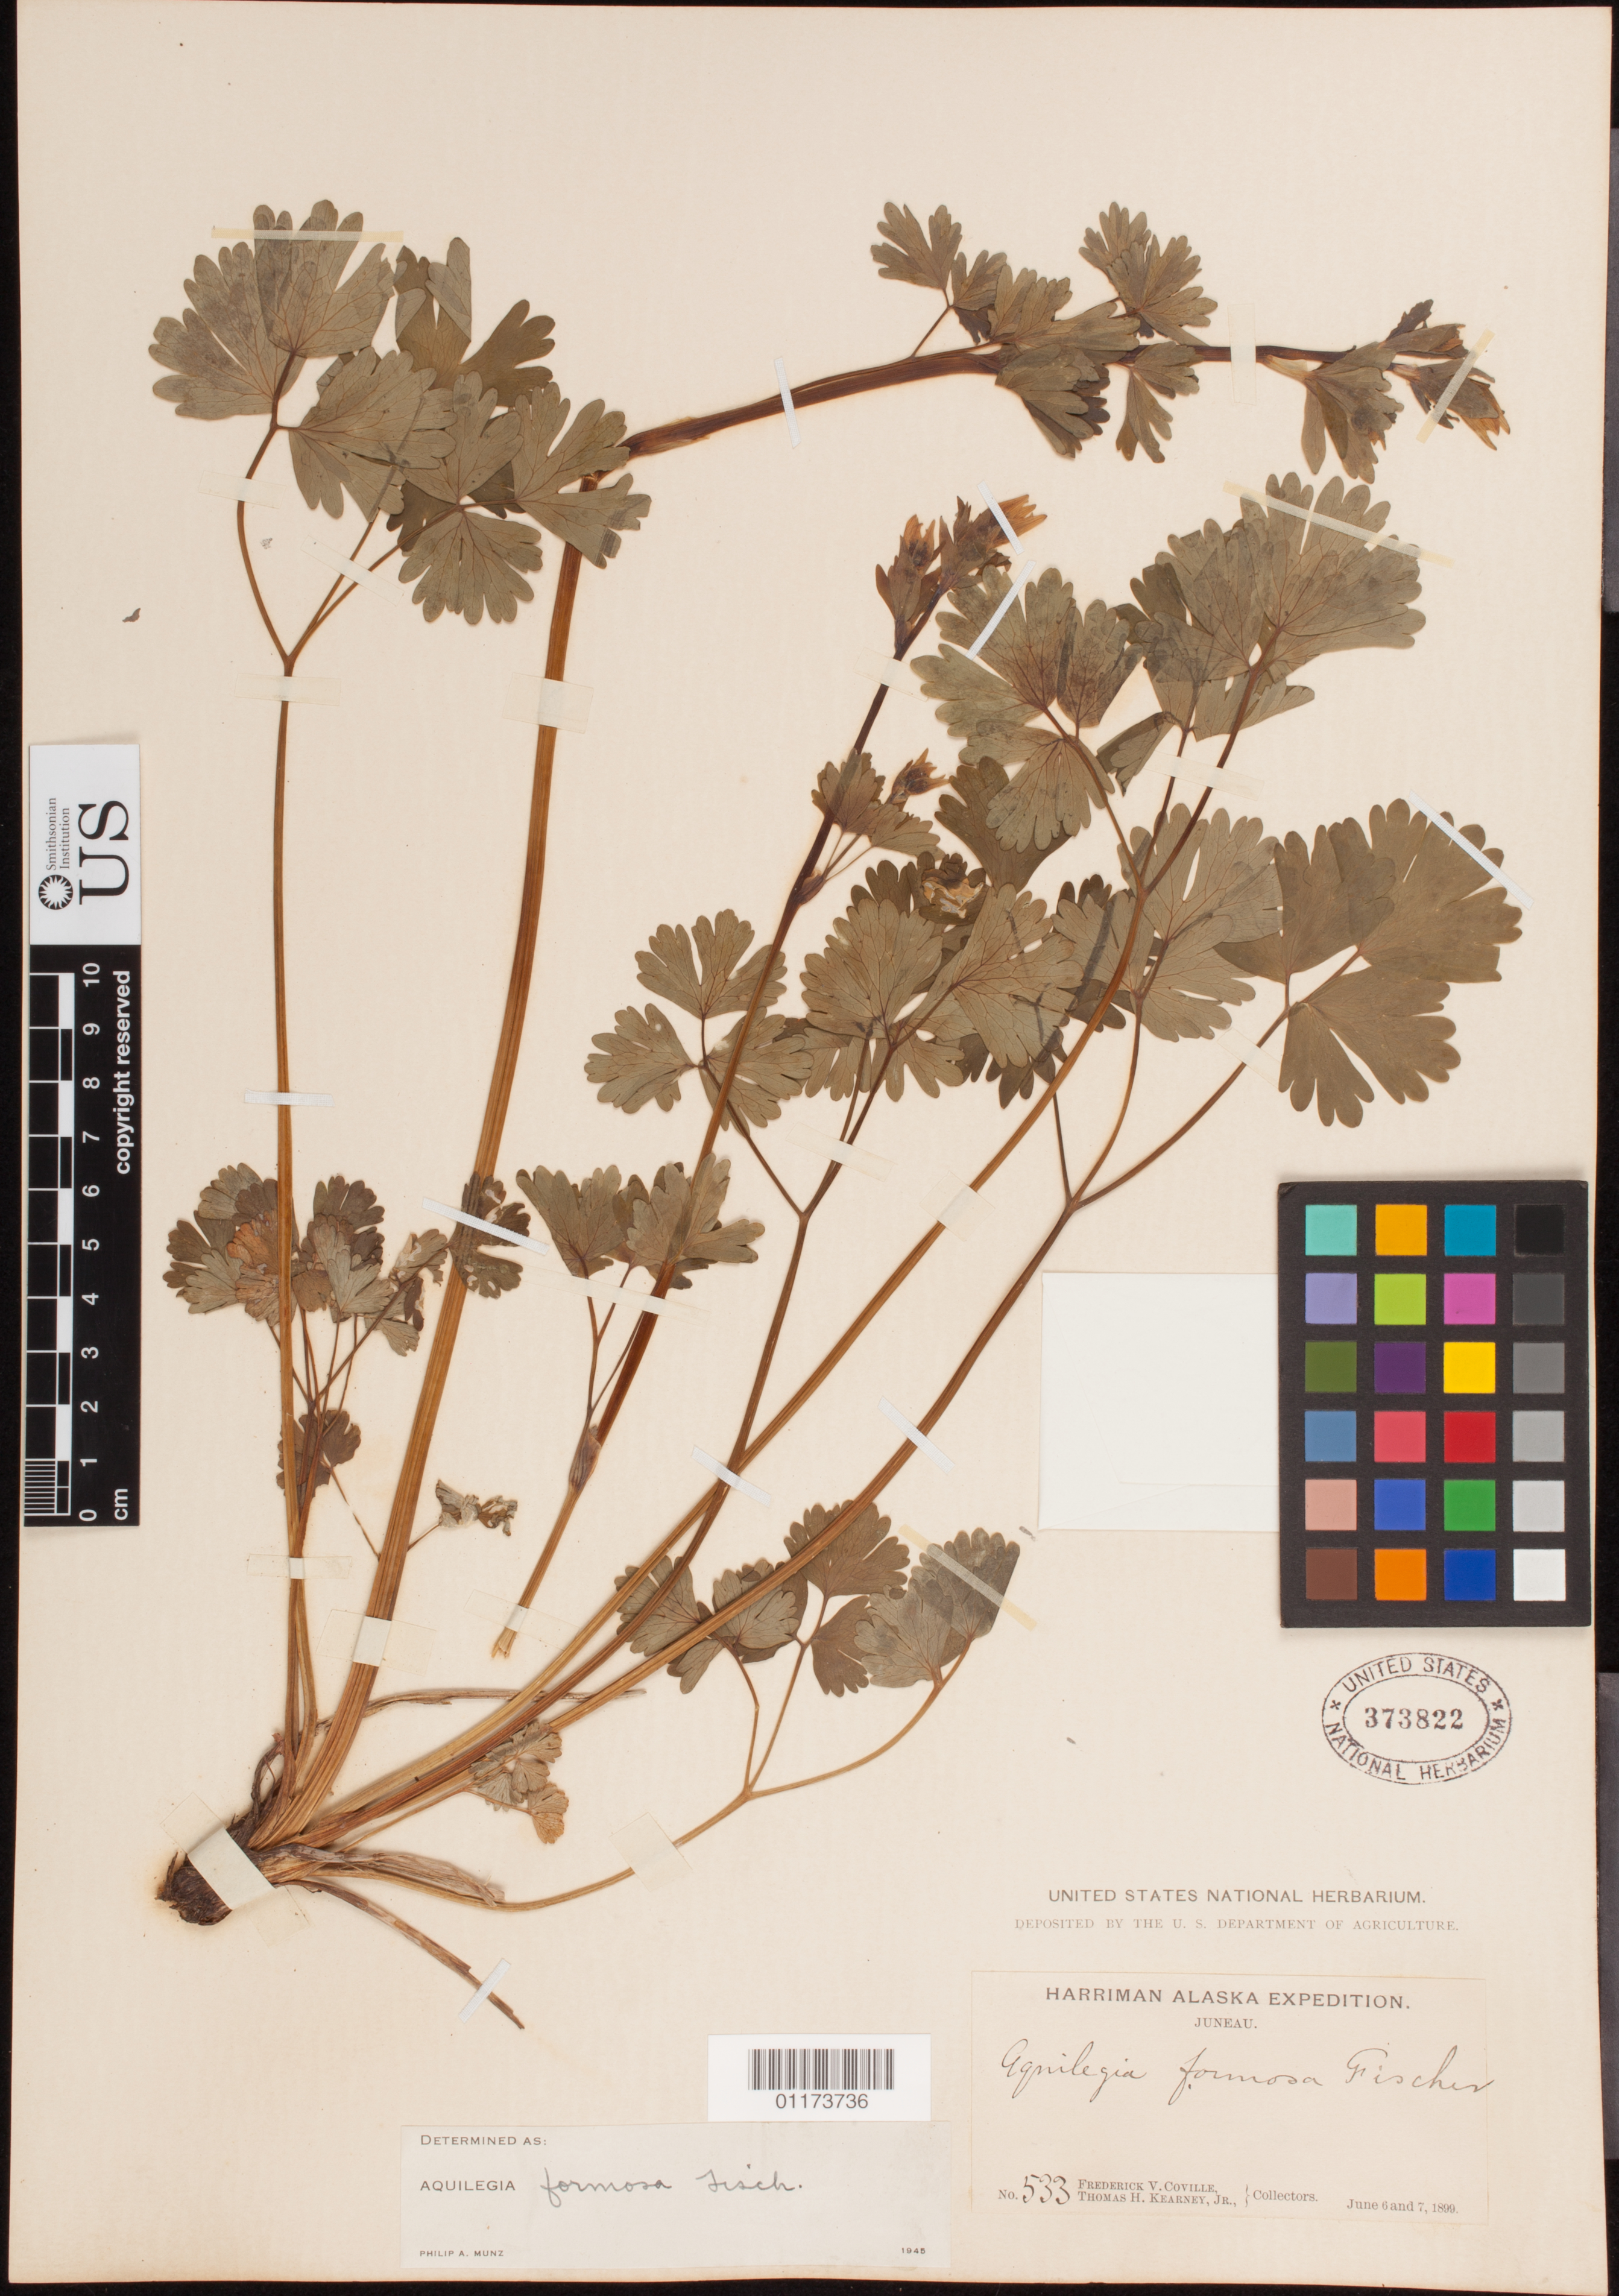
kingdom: Plantae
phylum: Tracheophyta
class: Magnoliopsida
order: Ranunculales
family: Ranunculaceae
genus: Aquilegia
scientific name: Aquilegia formosa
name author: Fisch. ex DC.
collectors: F. V. Coville & T. H. Kearney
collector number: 533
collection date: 1899-06-06,1899-06-07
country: United States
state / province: Alaska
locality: Juneau.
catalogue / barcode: US 373822